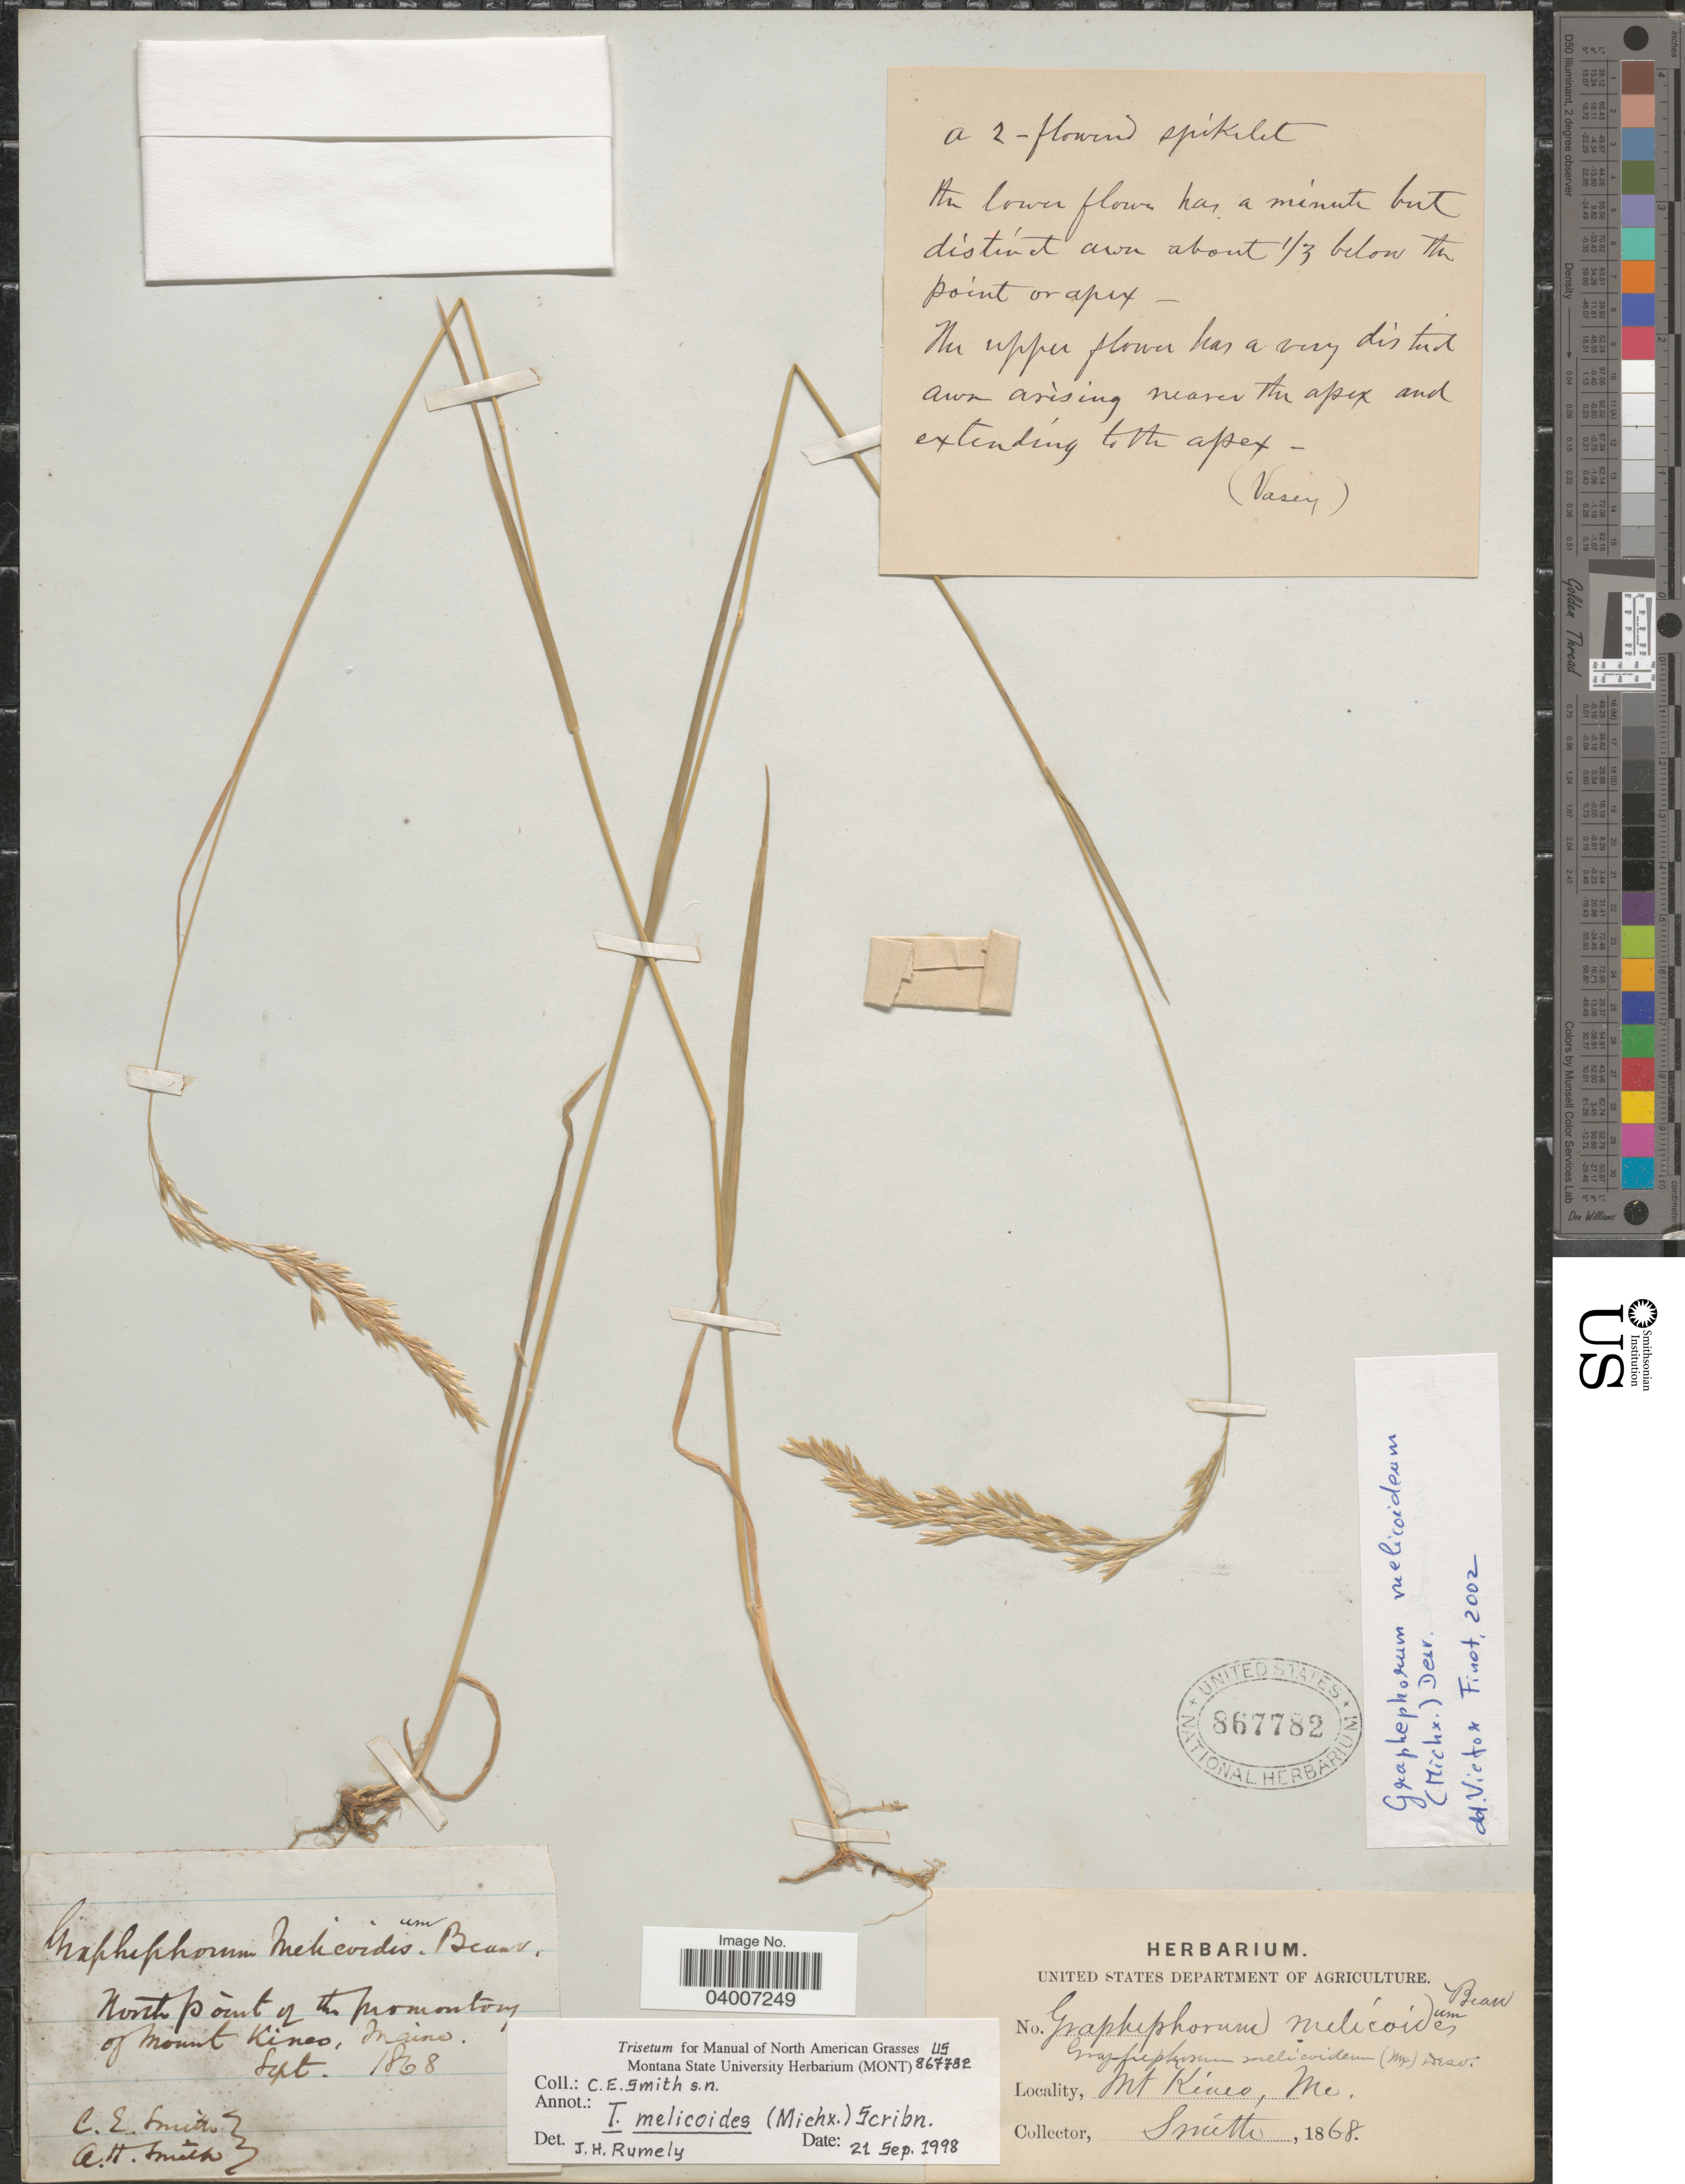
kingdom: Plantae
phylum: Tracheophyta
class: Liliopsida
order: Poales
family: Poaceae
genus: Graphephorum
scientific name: Graphephorum melicoides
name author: (F. Michx.) Desv.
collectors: C. E. Smith Jr. & A. H. Smith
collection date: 1868-09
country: United States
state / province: Maine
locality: North point of the Momontery of Mount Kines.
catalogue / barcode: US 867782